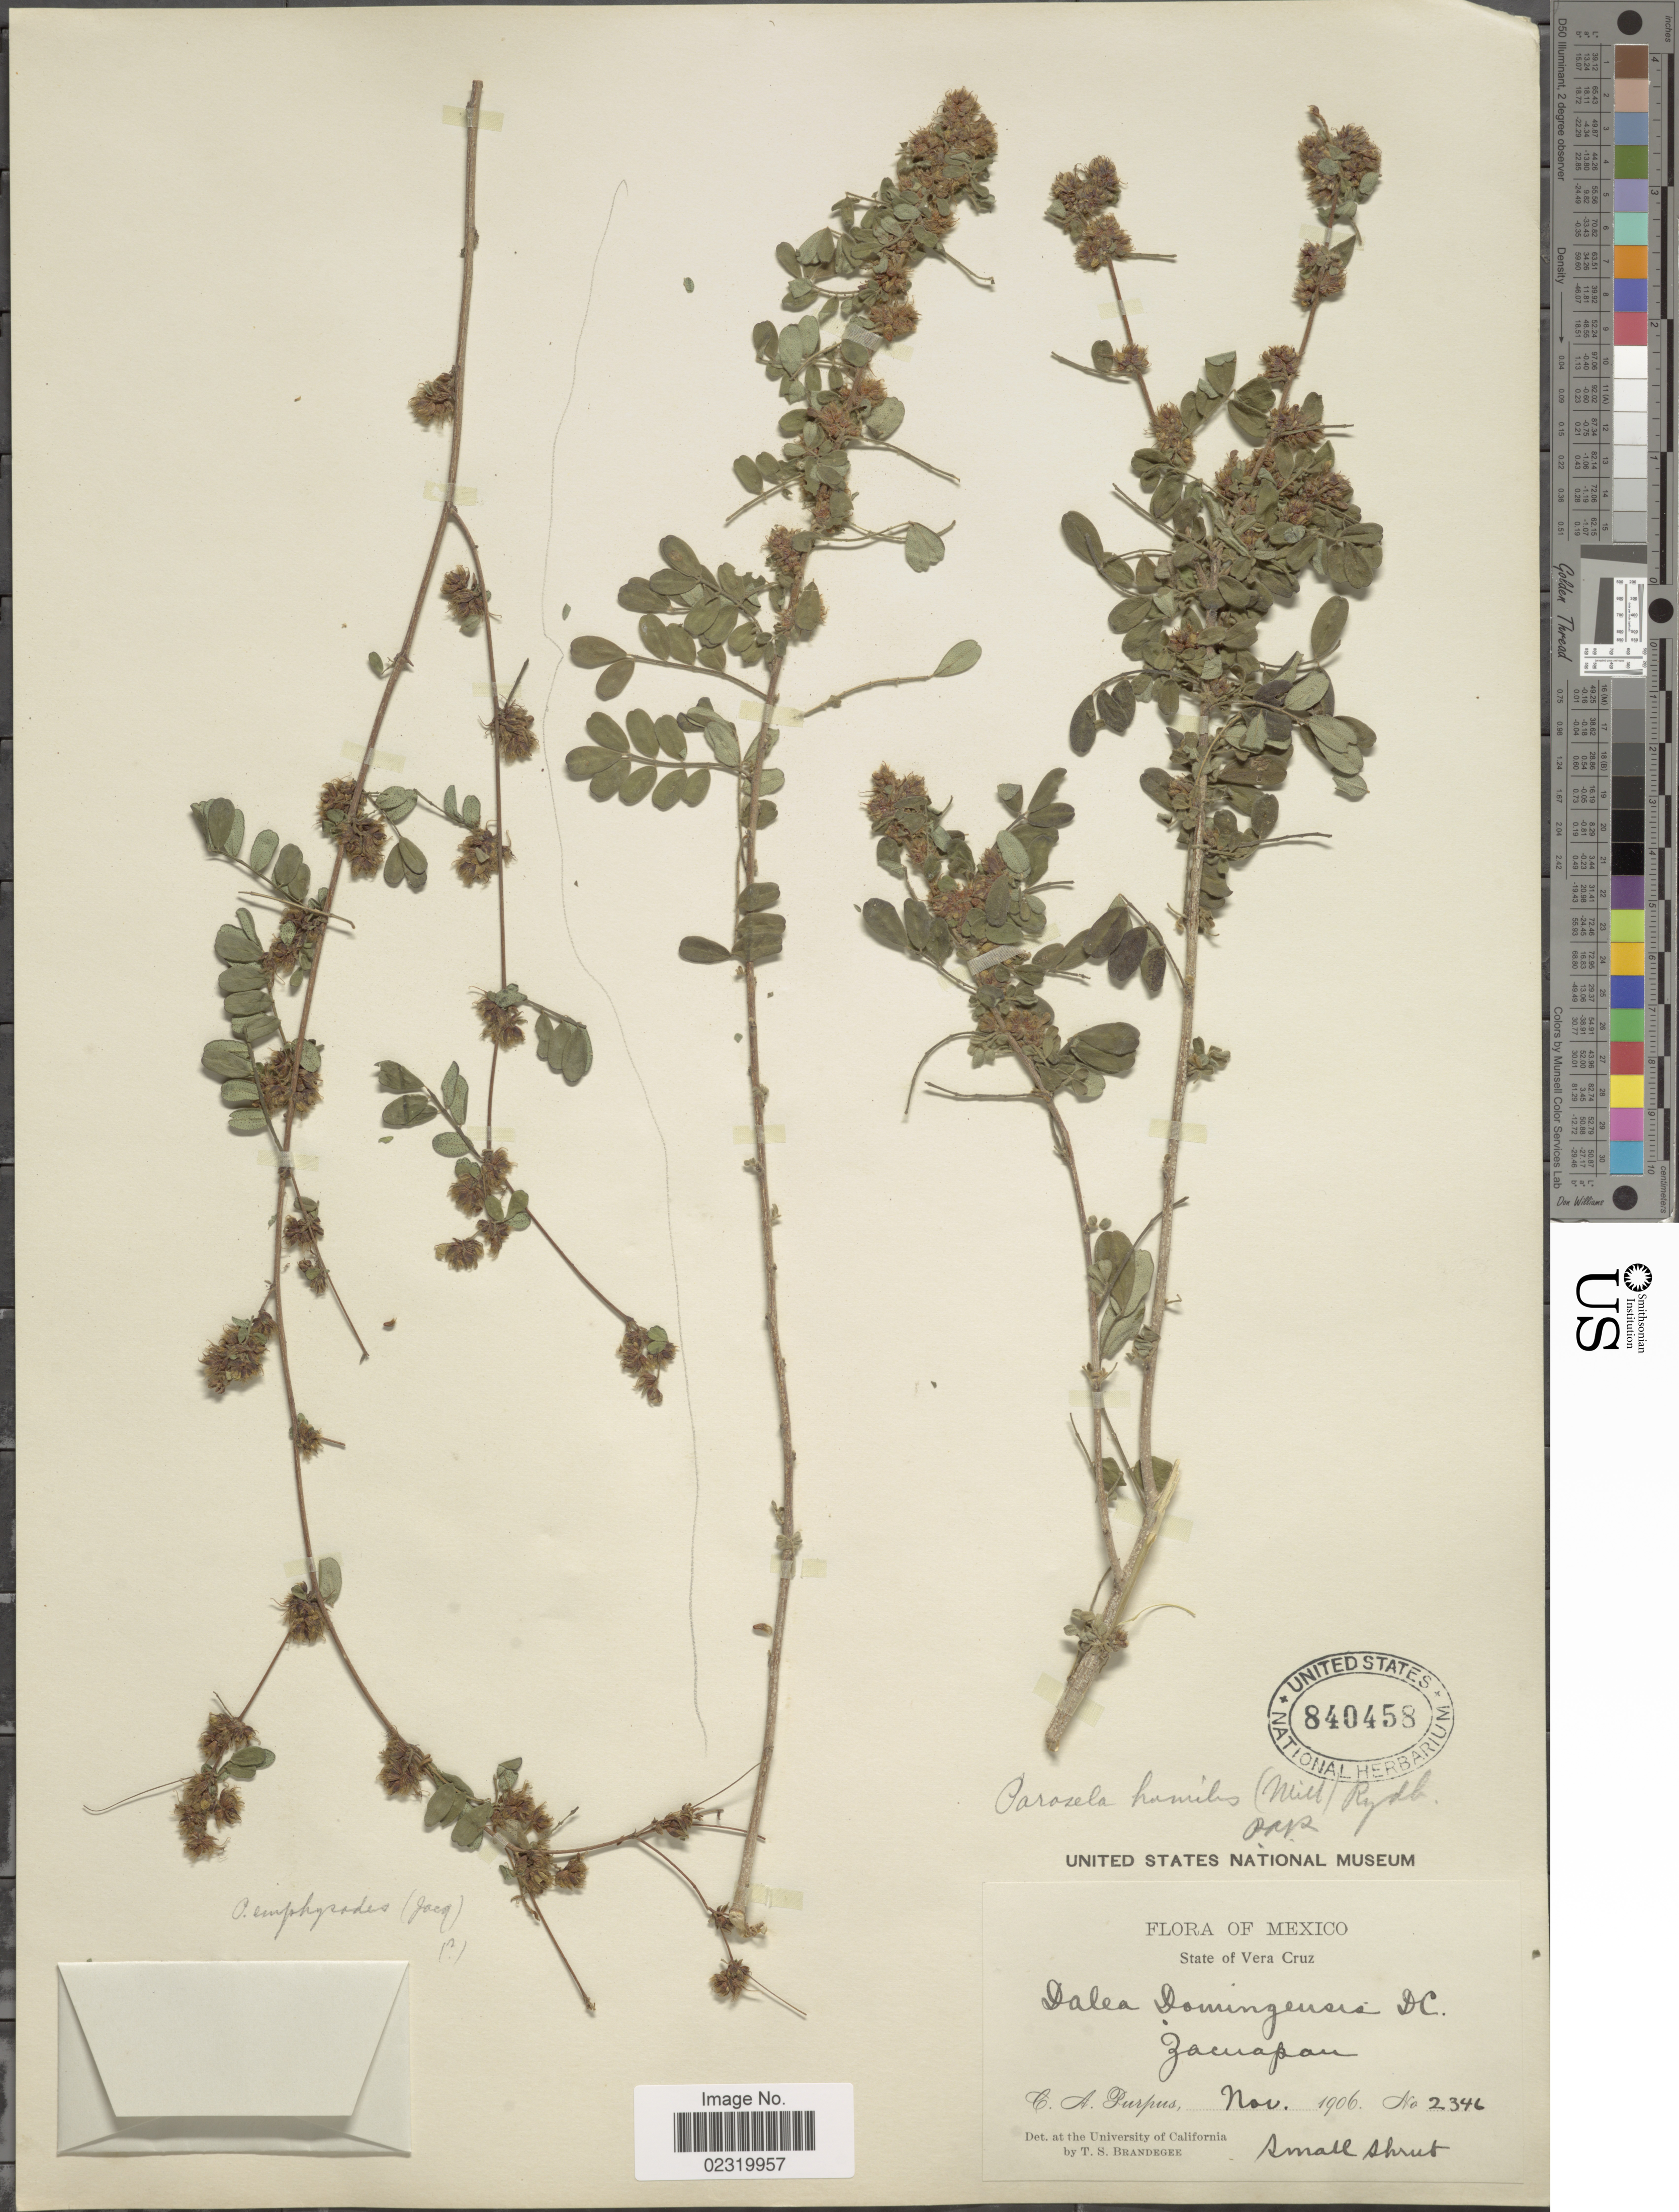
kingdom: Plantae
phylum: Tracheophyta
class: Magnoliopsida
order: Fabales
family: Fabaceae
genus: Dalea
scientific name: Dalea scandens var. paucifolia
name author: (J.M. Coult.) Barneby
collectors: C. A. Purpus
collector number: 2346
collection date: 1906-11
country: Mexico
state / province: Veracruz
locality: State of Vera Cruz. Zacuapan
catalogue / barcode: US 840458